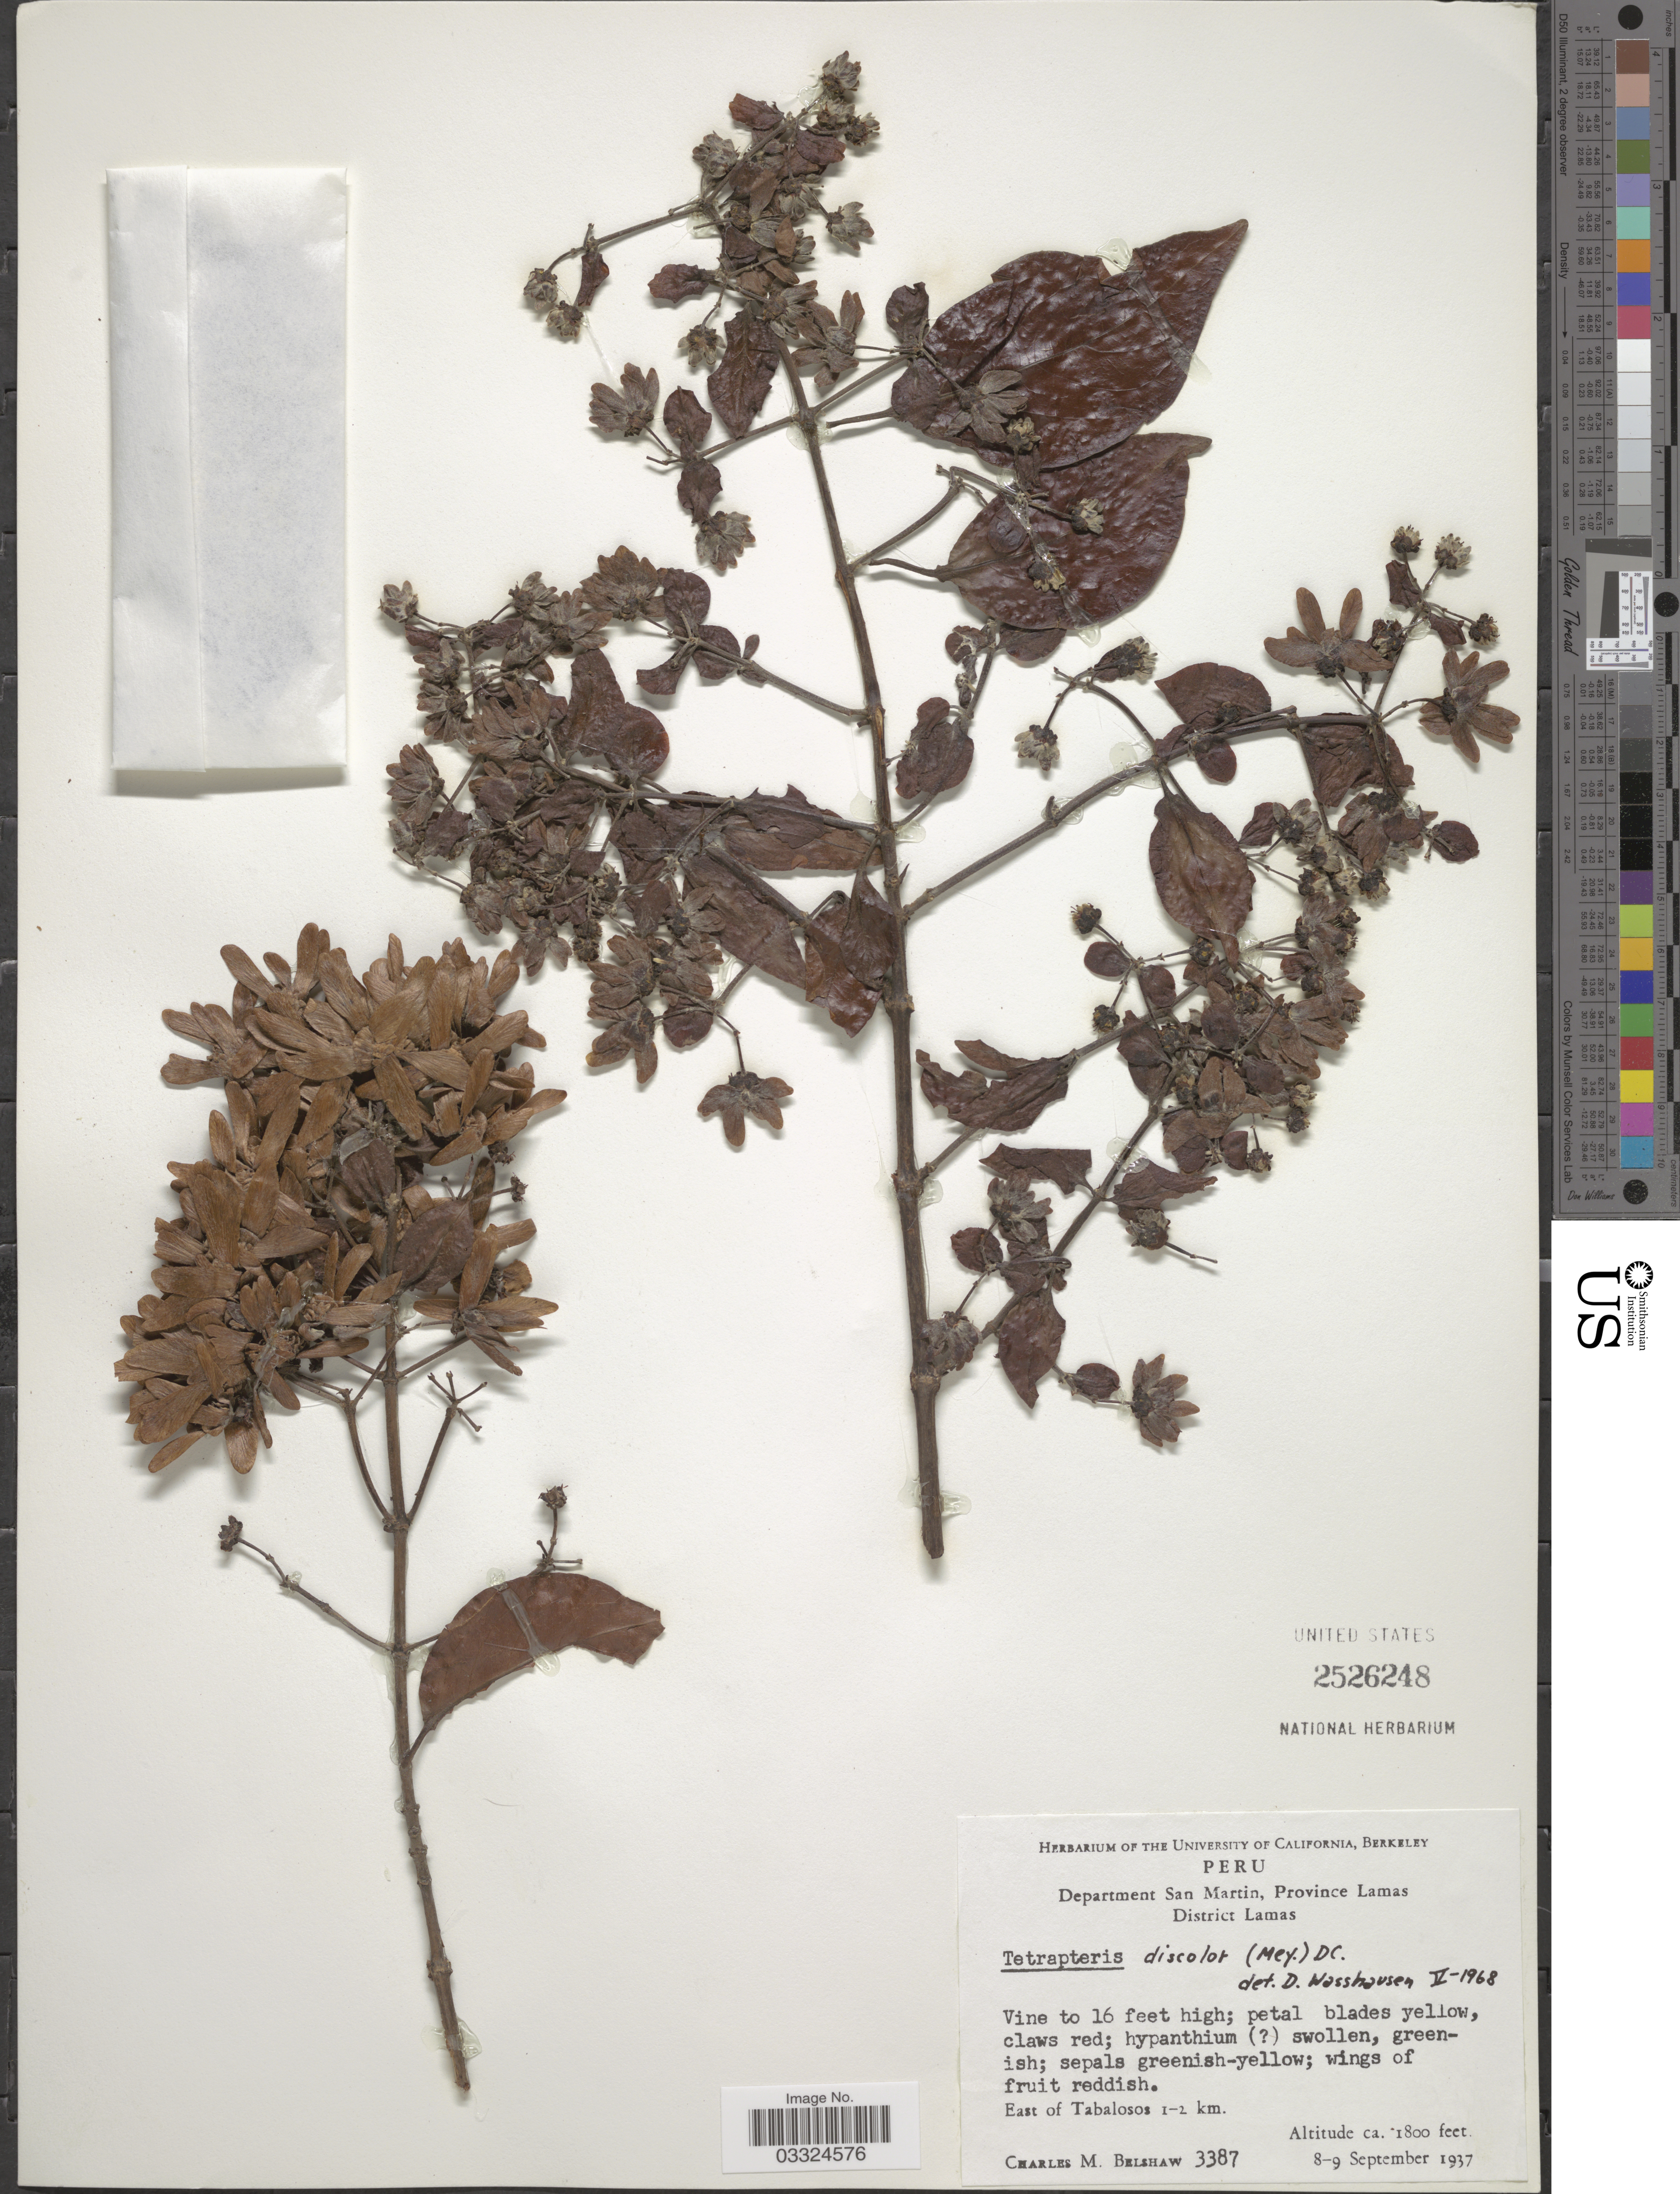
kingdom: Plantae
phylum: Tracheophyta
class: Magnoliopsida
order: Malpighiales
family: Malpighiaceae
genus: Tetrapterys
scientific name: Tetrapterys discolor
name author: (G. Mey.) DC.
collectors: C. Shaw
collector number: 3387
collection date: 1937-09-08/1937-09-09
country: Peru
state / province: San Martín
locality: Department San Martin, Province Lamas District Lamas. East of Tabalosos 1-2 km.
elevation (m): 549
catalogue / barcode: US 2526248